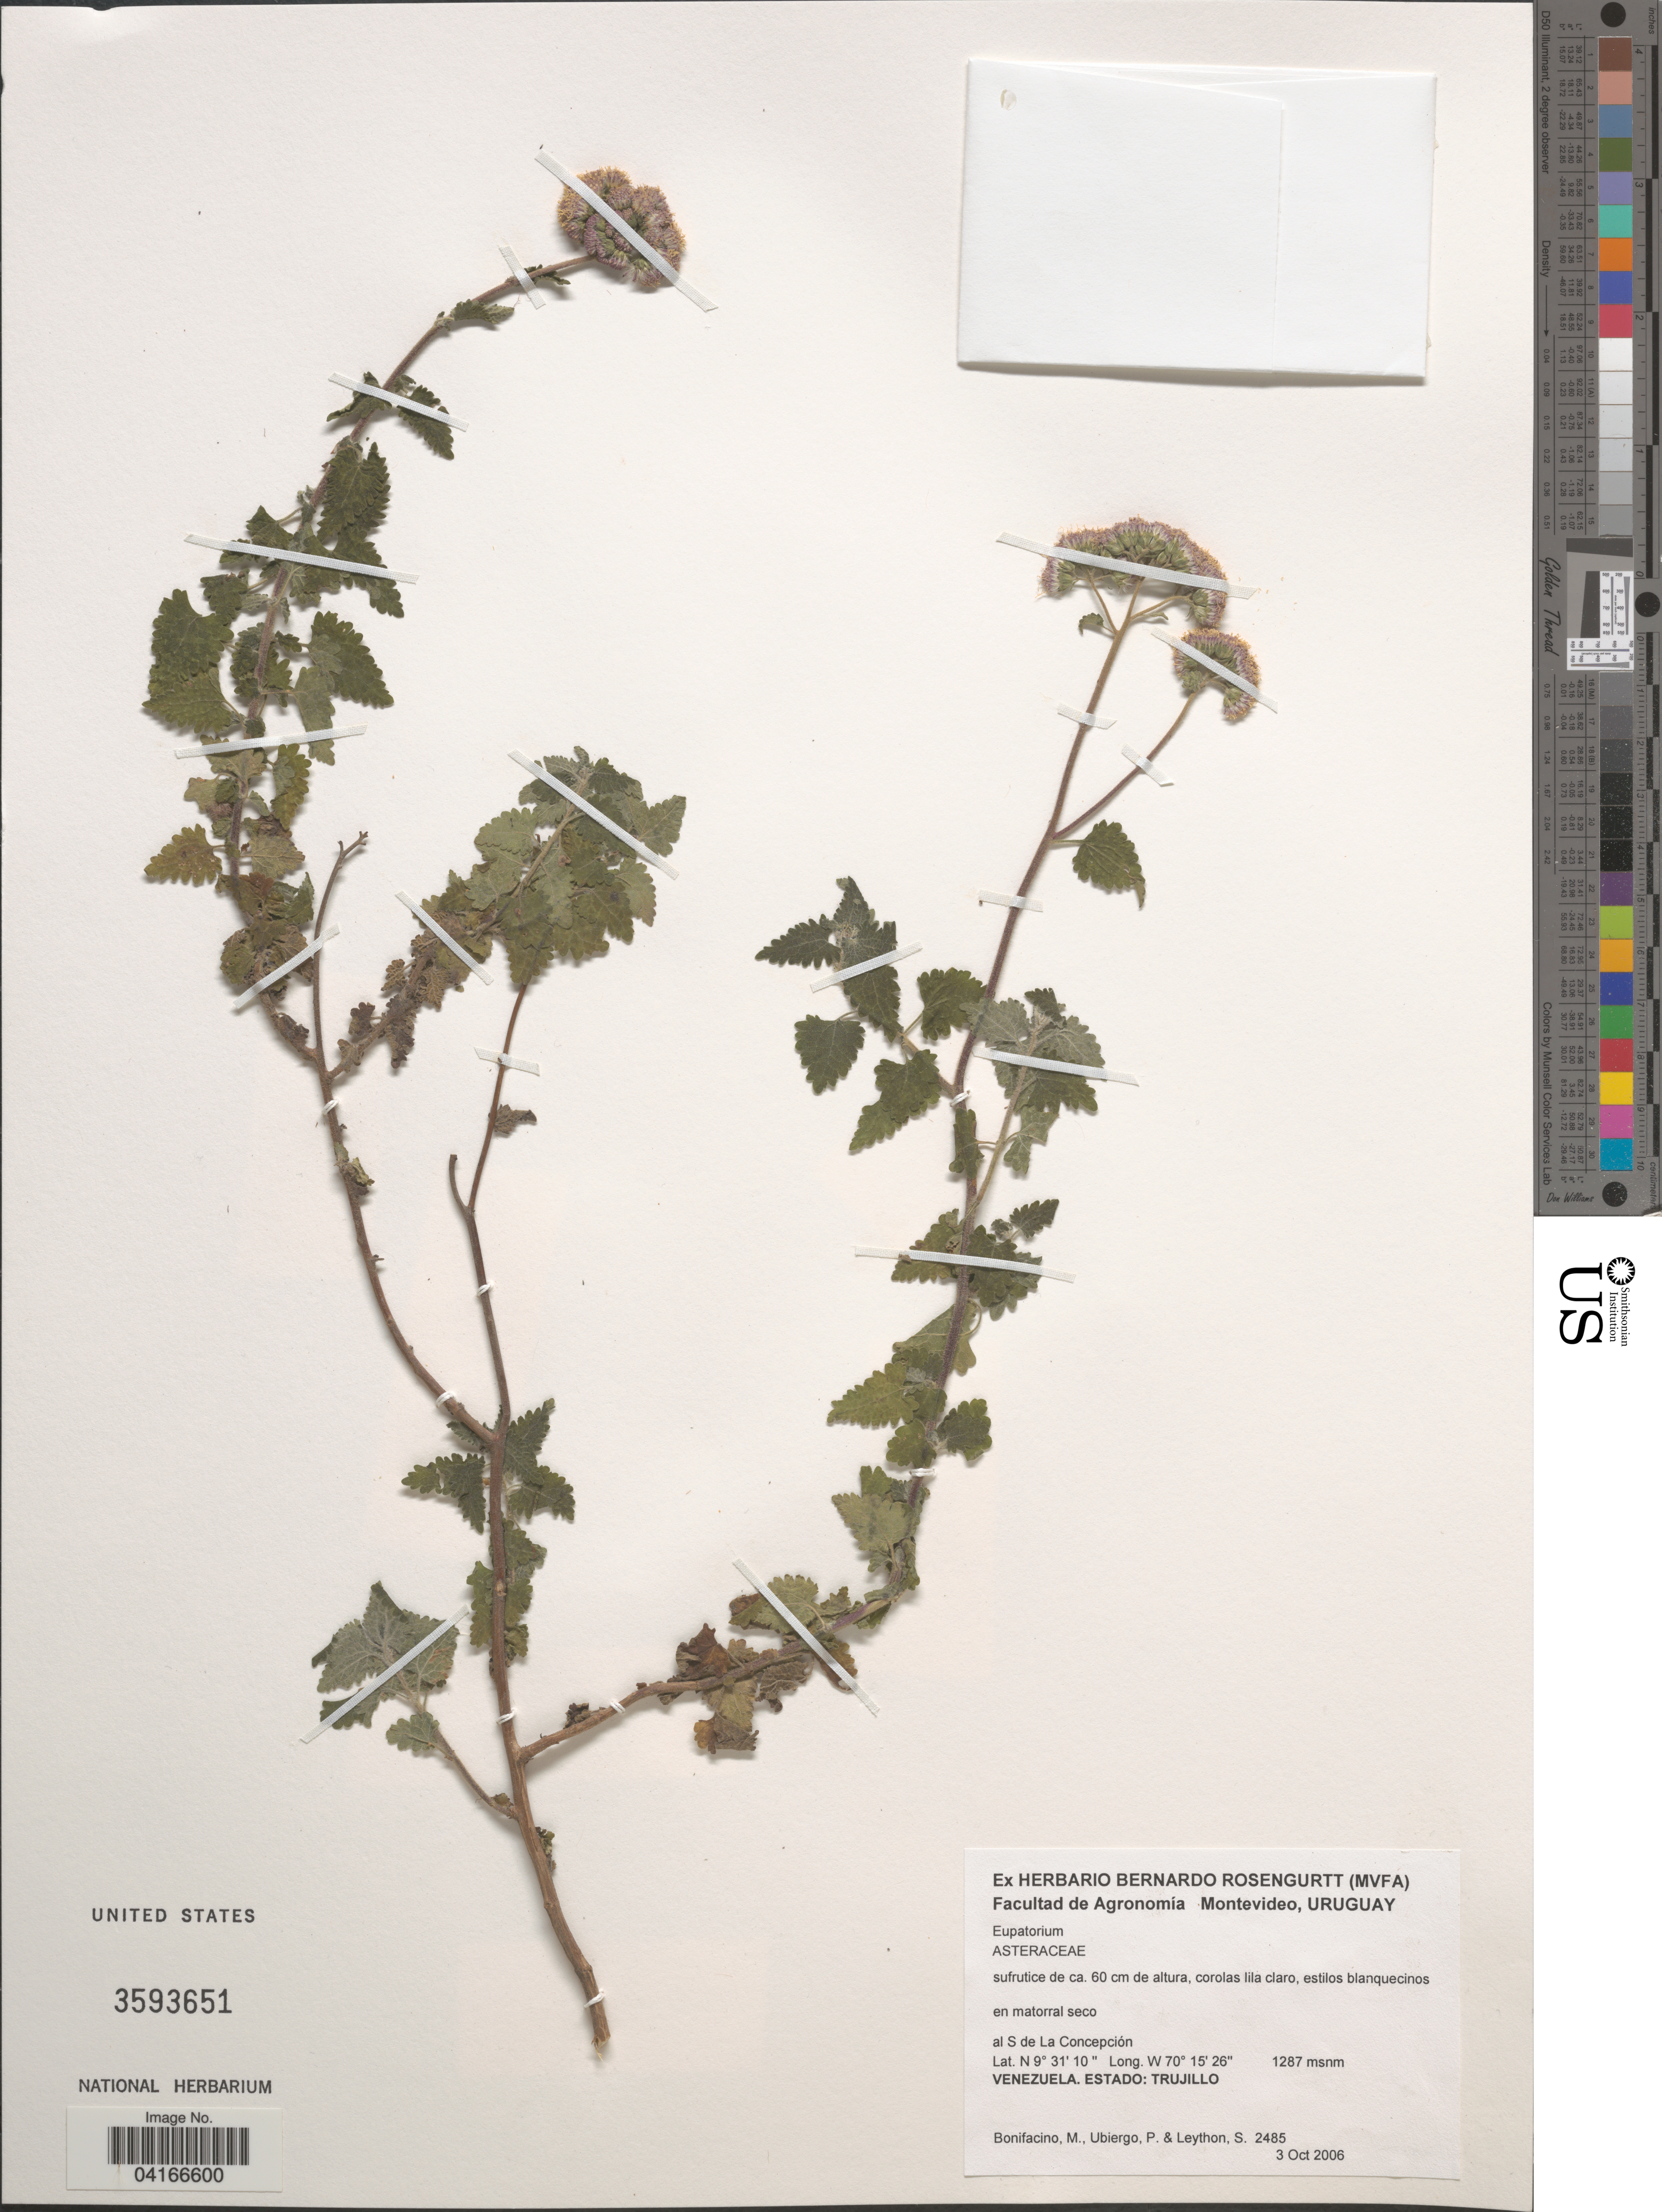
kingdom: Plantae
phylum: Tracheophyta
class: Magnoliopsida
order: Asterales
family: Asteraceae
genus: Eupatorium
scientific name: Eupatorium sp.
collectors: M. Bonifacino, P. Ubiergo & S. Leython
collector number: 2485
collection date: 2006-10-03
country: Venezuela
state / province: Trujillo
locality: Al S de La Concepción.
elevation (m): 1287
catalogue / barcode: US 3593651